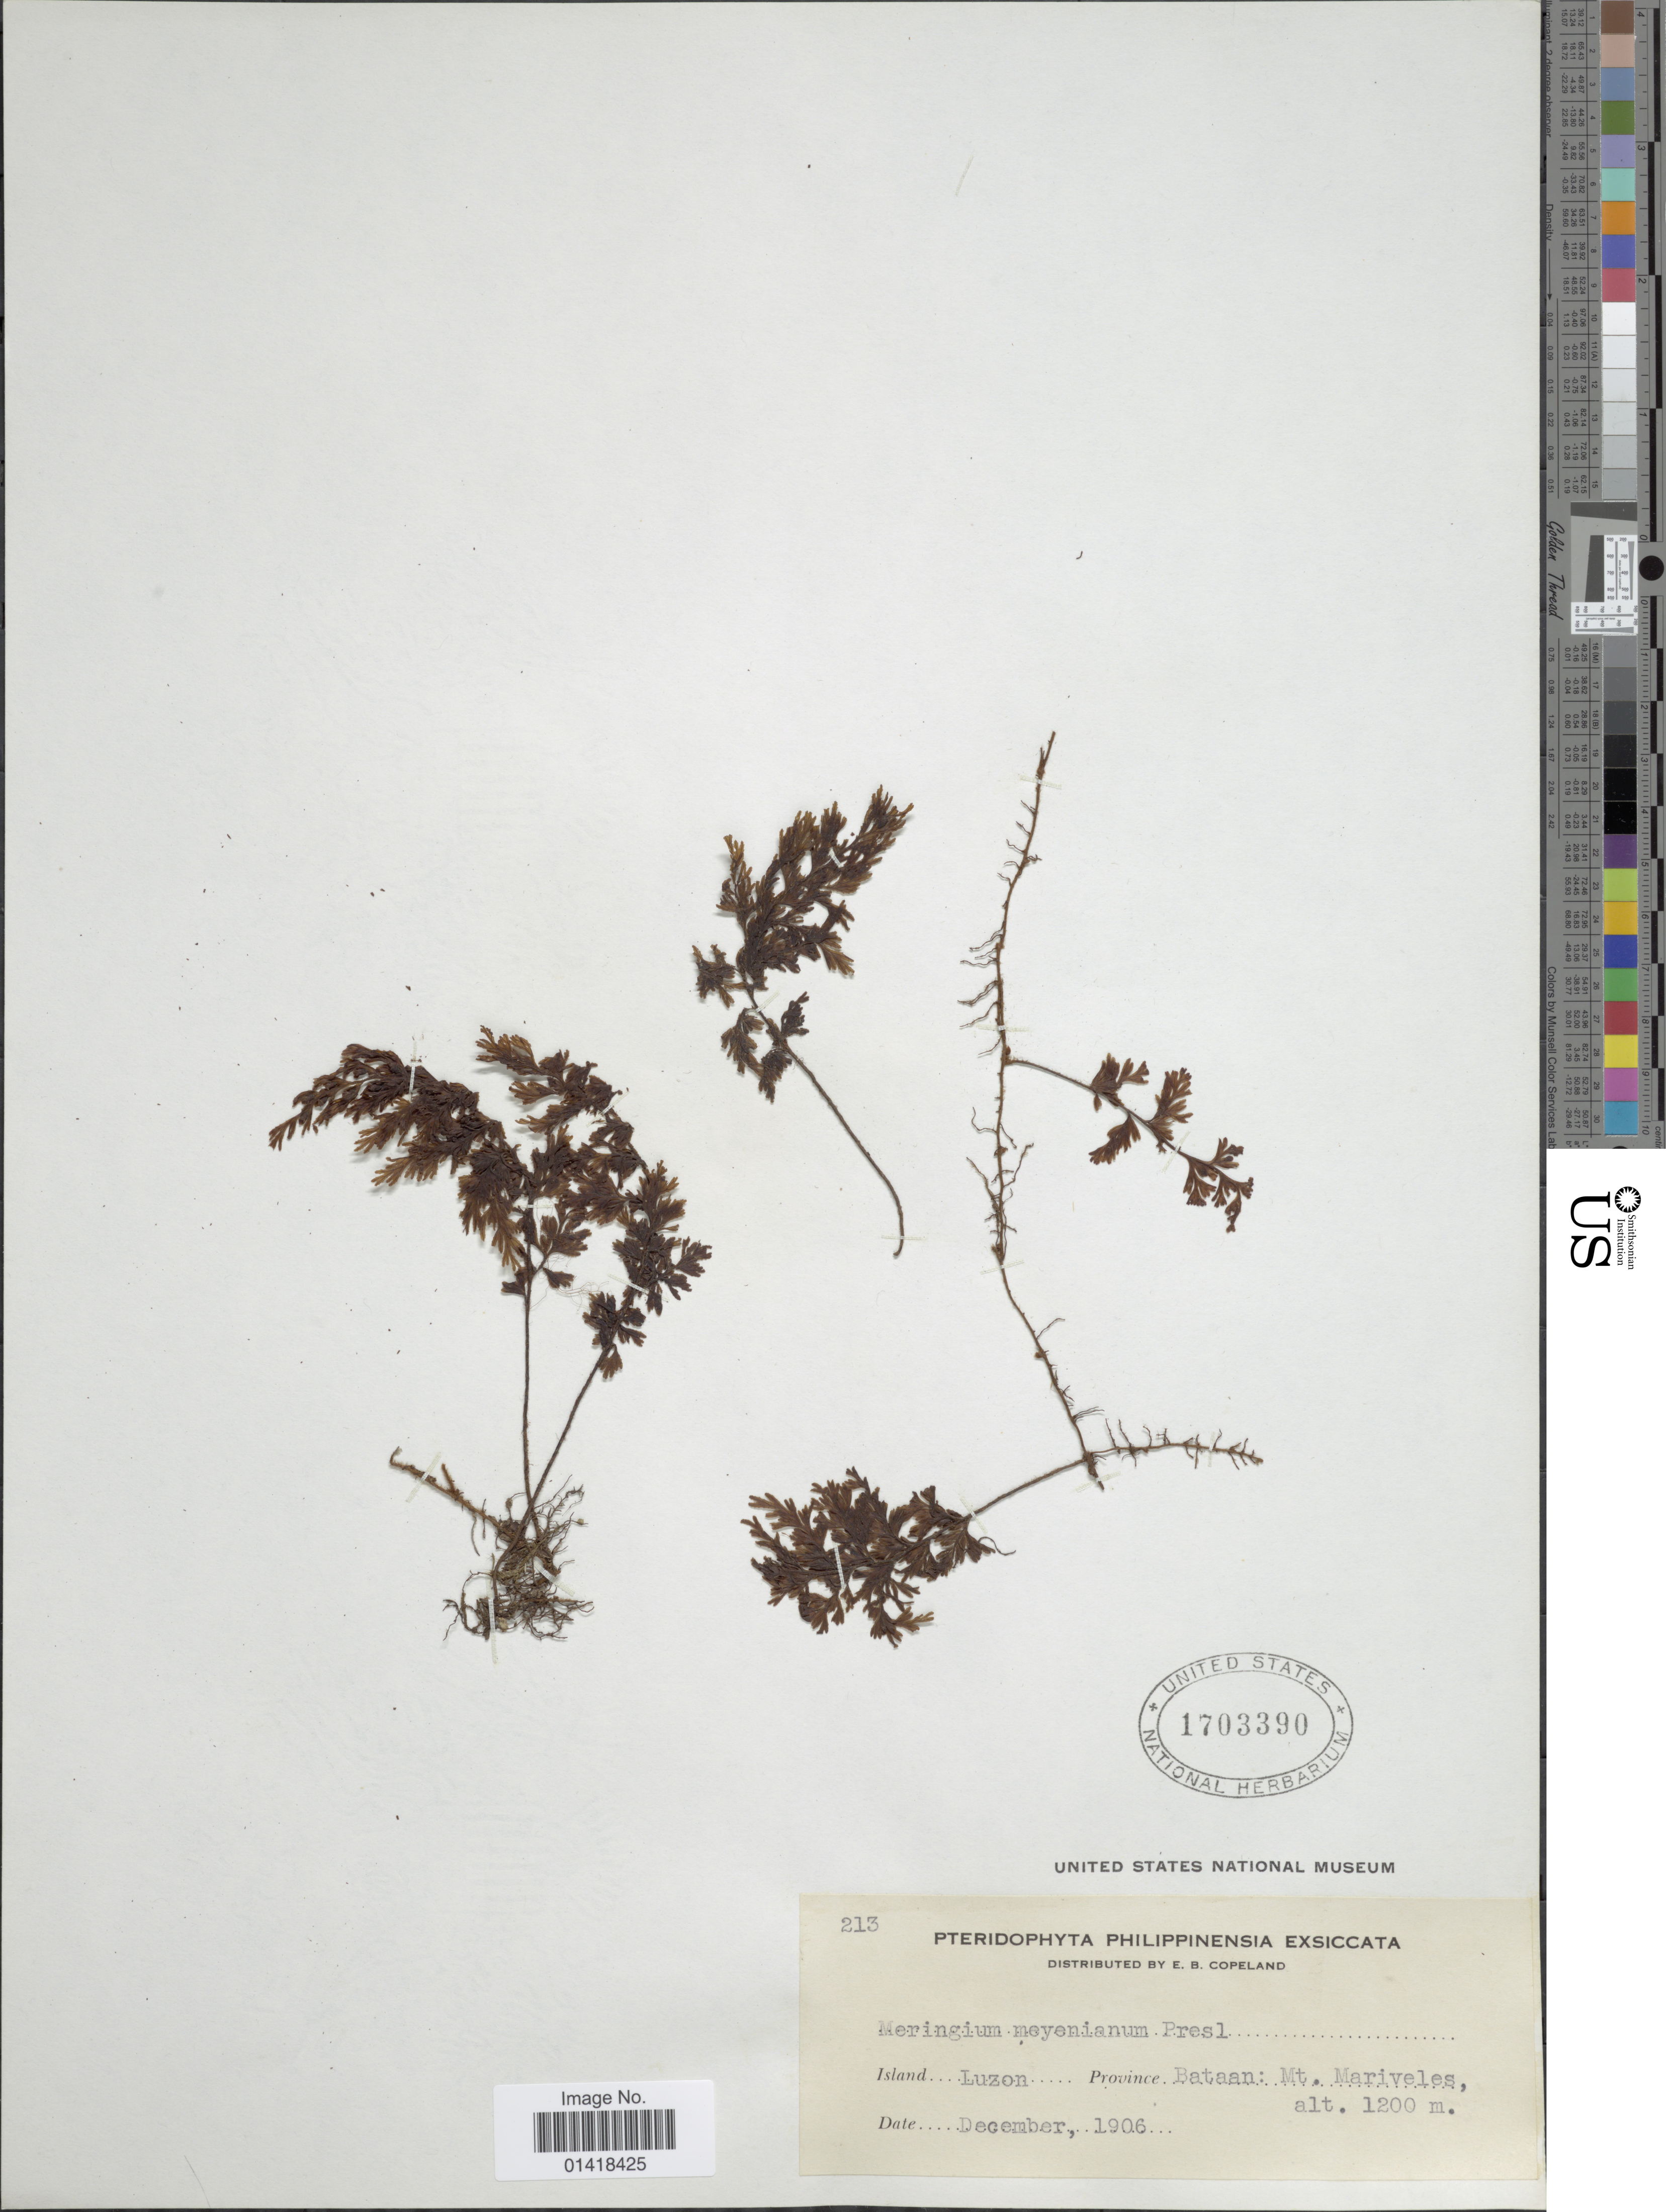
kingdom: Plantae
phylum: Tracheophyta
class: Polypodiopsida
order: Hymenophyllales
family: Hymenophyllaceae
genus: Hymenophyllum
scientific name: Hymenophyllum meyenianum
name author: (C. Presl) Copel.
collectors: E. B. Copeland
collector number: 213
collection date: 1906-12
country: Philippines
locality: Pterdophyte Philippinensia. Luzon; Bataan: Mt. Mariveles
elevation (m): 1200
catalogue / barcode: US 1703390